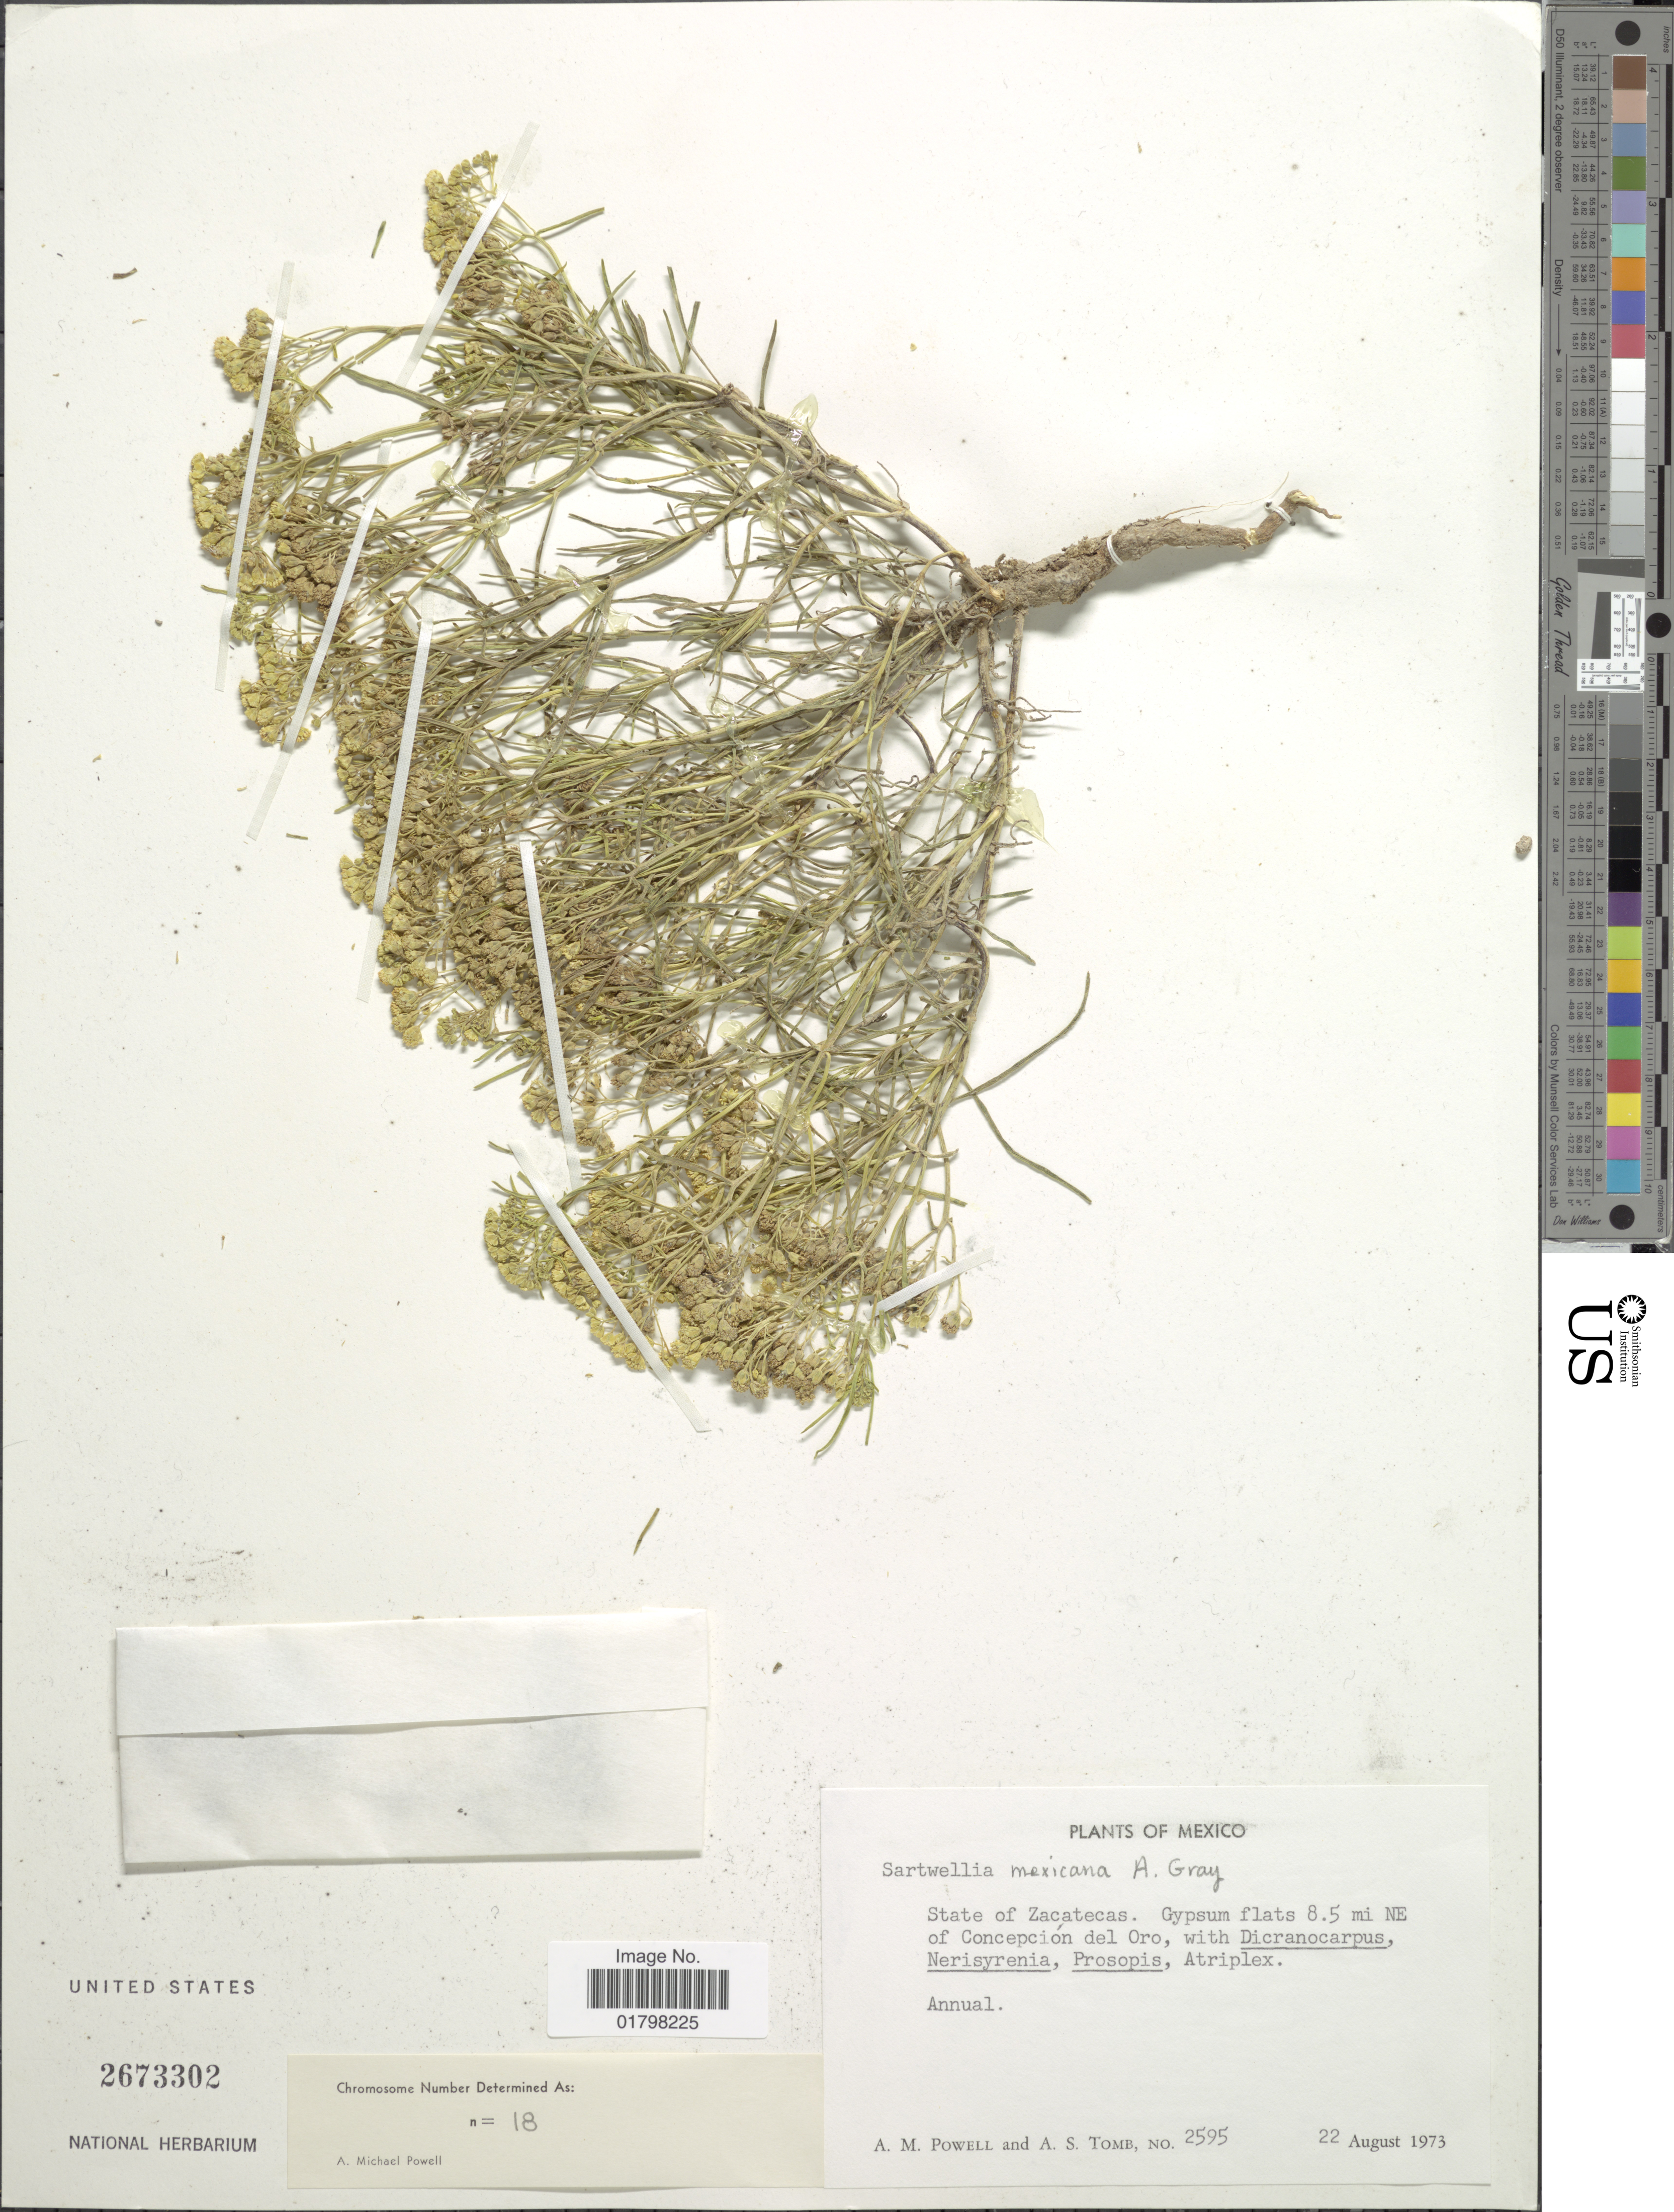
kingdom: Plantae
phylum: Tracheophyta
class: Magnoliopsida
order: Asterales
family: Asteraceae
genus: Sartwellia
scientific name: Sartwellia mexicana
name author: A. Gray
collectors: A. M. Powell & A. Tomb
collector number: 2595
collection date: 1973-08-22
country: Mexico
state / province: Zacatecas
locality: State of Zacatecas. Gypsum flats 8.5 mi NE of Concepción del Oro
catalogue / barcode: US 2673302